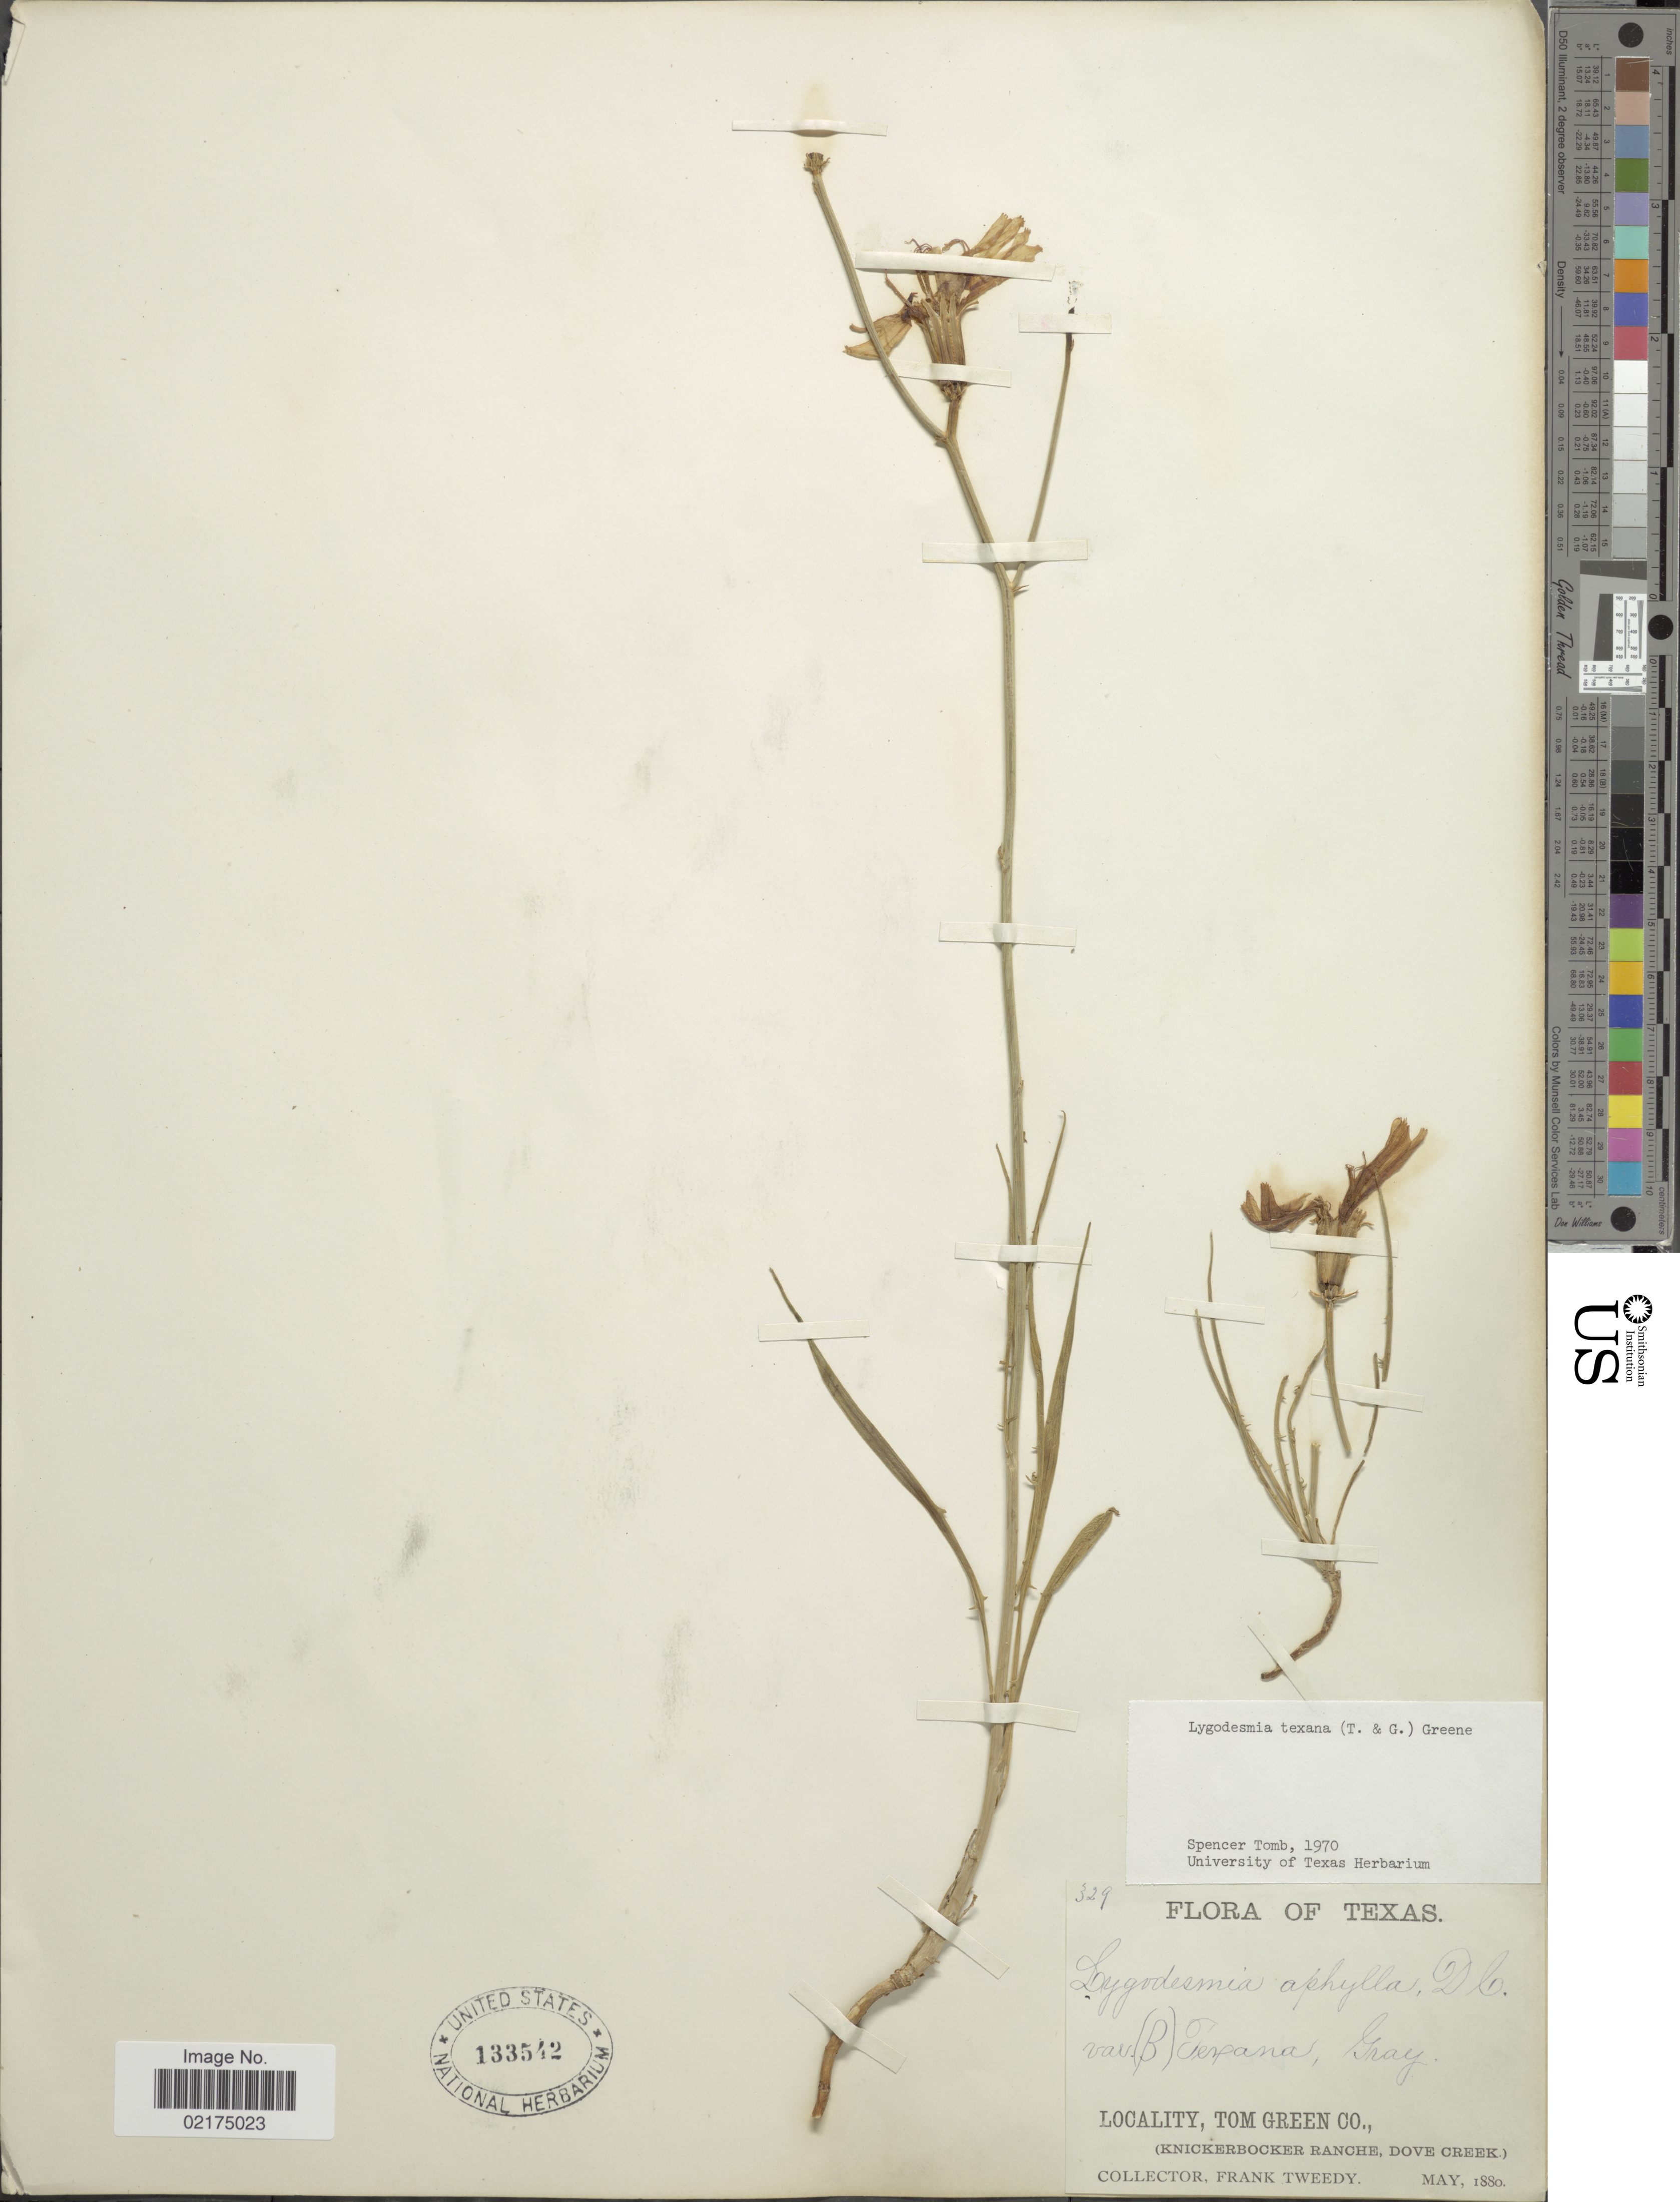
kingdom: Plantae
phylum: Tracheophyta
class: Magnoliopsida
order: Asterales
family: Asteraceae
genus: Lygodesmia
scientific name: Lygodesmia texana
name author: (Torr. & A. Gray) Greene ex Small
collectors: F. Tweedy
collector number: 329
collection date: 1880-05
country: United States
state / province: Texas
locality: Tom Green Co. (Knickerbocker Ranche, Dove Creek)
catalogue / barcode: US 133542